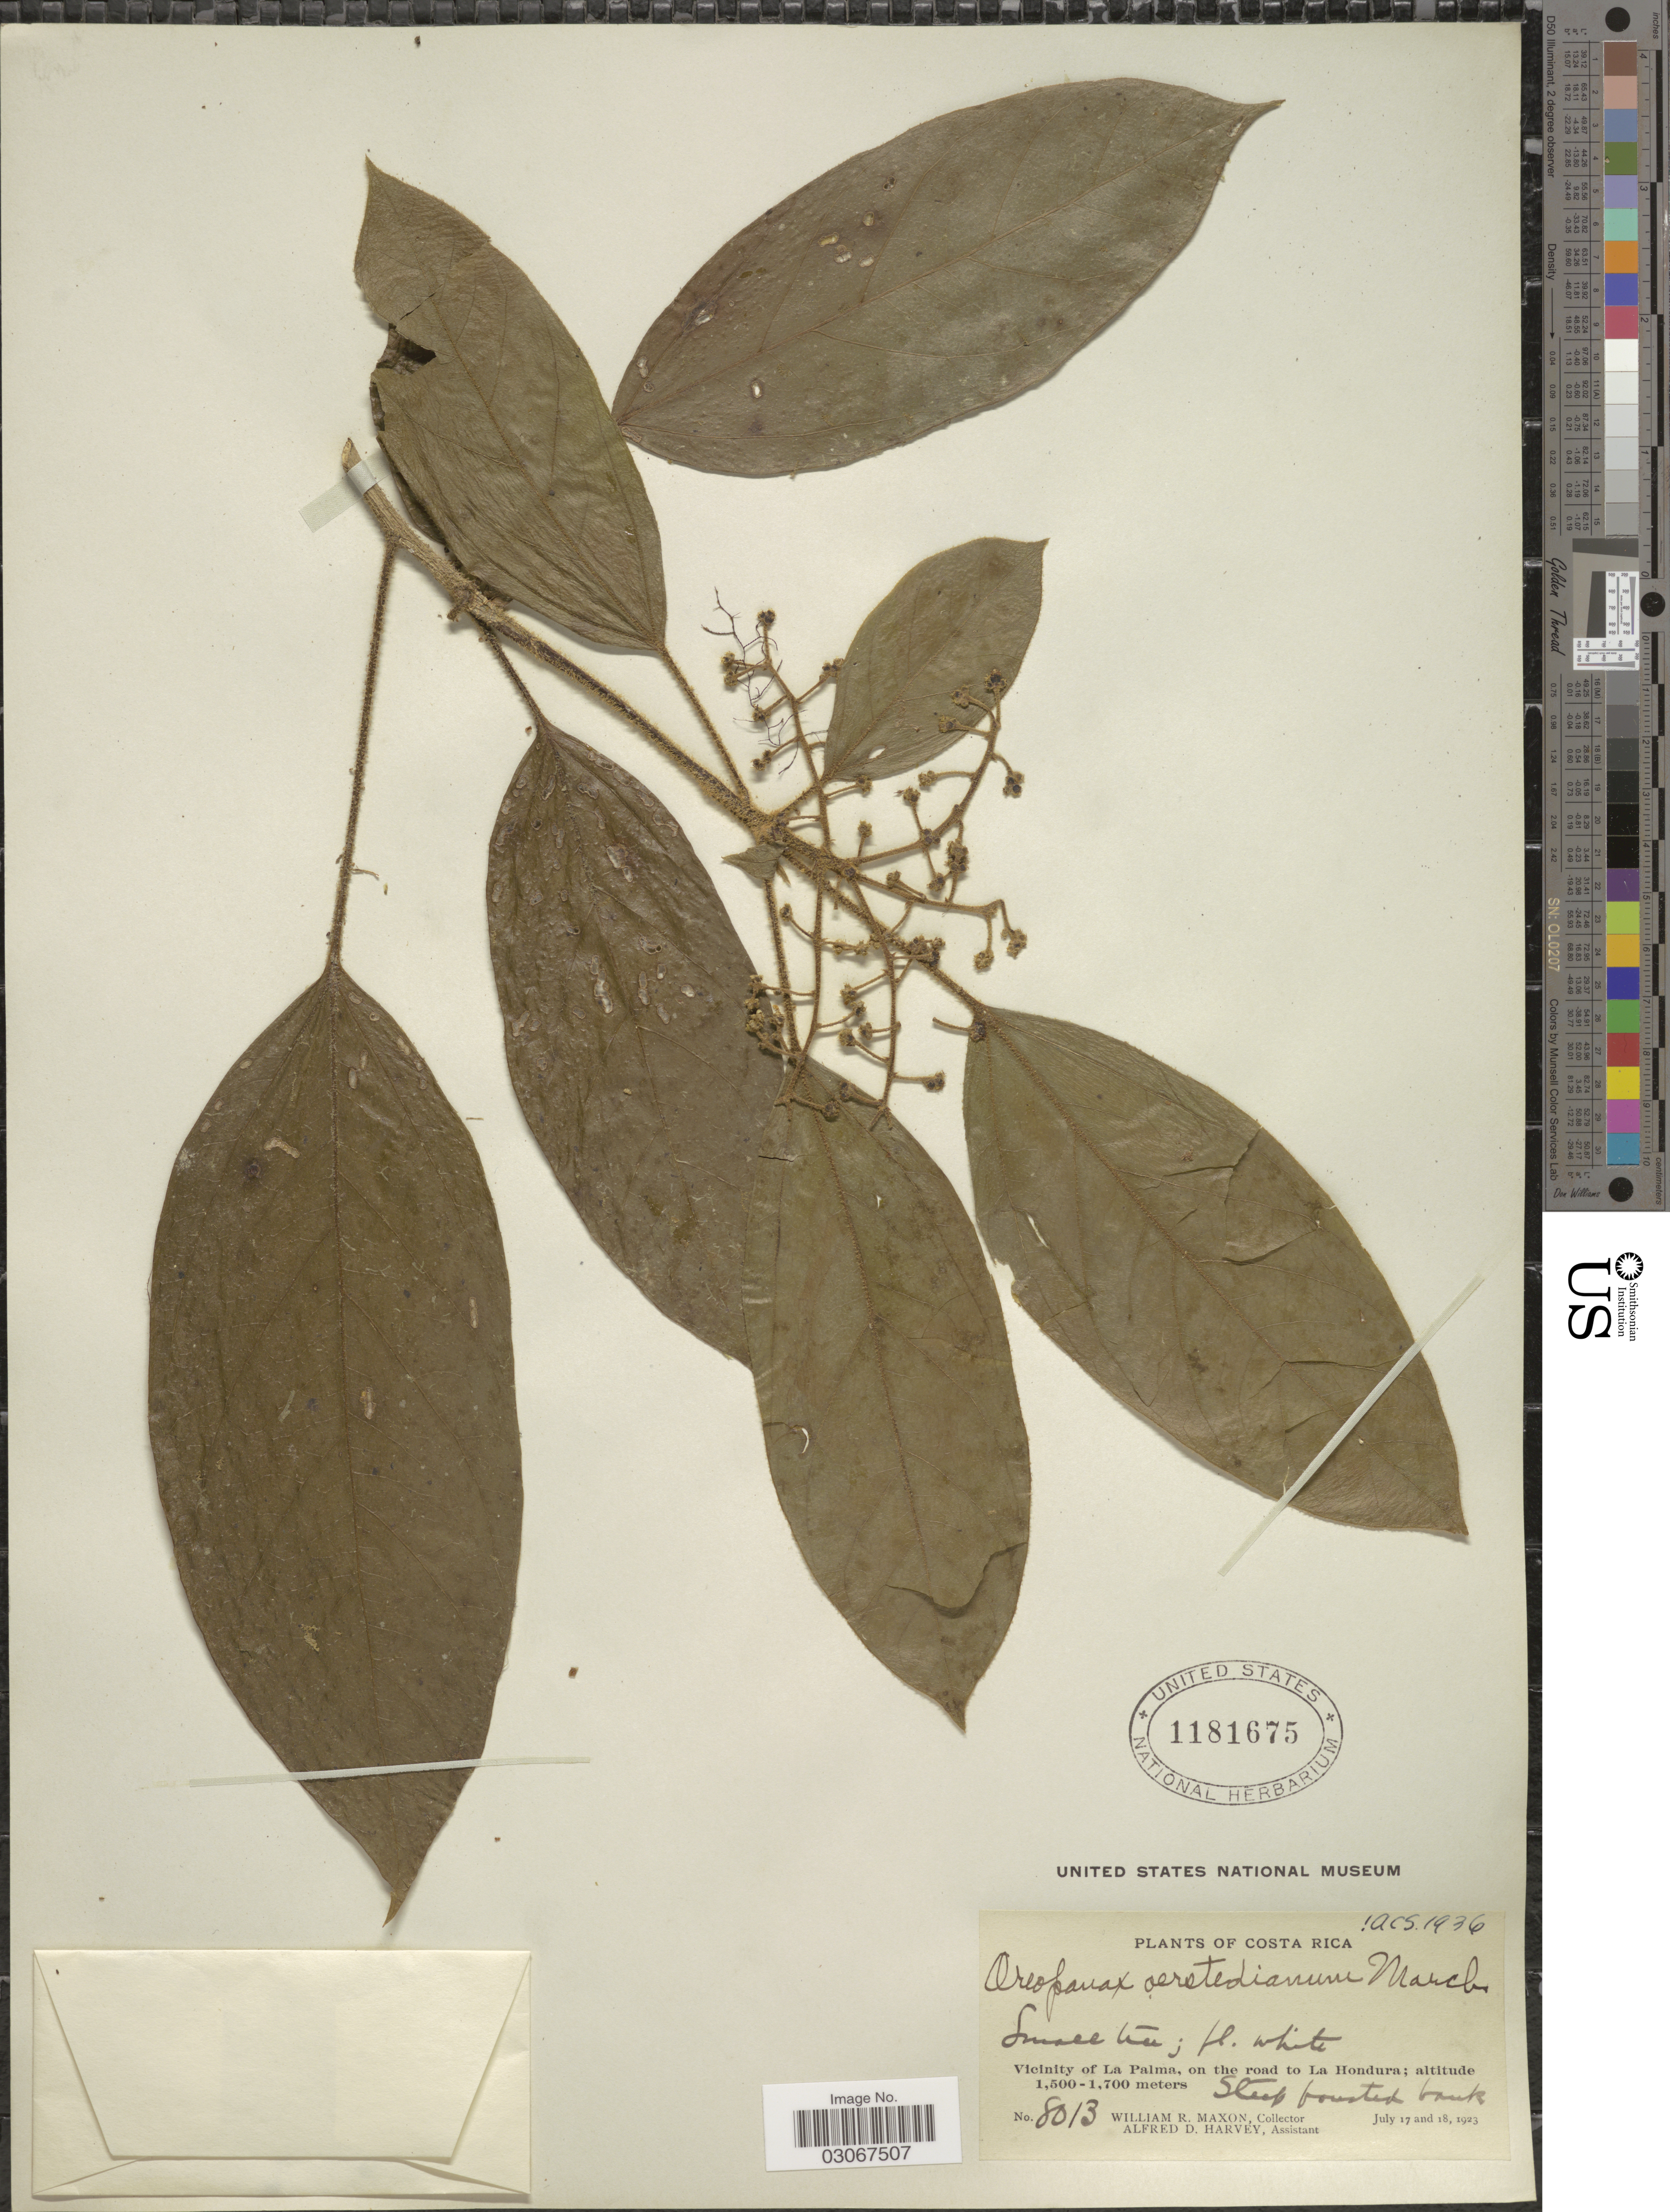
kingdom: Plantae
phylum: Tracheophyta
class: Magnoliopsida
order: Apiales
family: Araliaceae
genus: Oreopanax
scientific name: Oreopanax oerstedianus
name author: Marchal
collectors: W. R. Maxon & A. D. Harvey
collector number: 8013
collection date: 1923-07-17/1923-07-18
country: Costa Rica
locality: Vicinity of La Palma, on the road to La Hondura.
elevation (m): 1500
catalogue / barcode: US 1181675